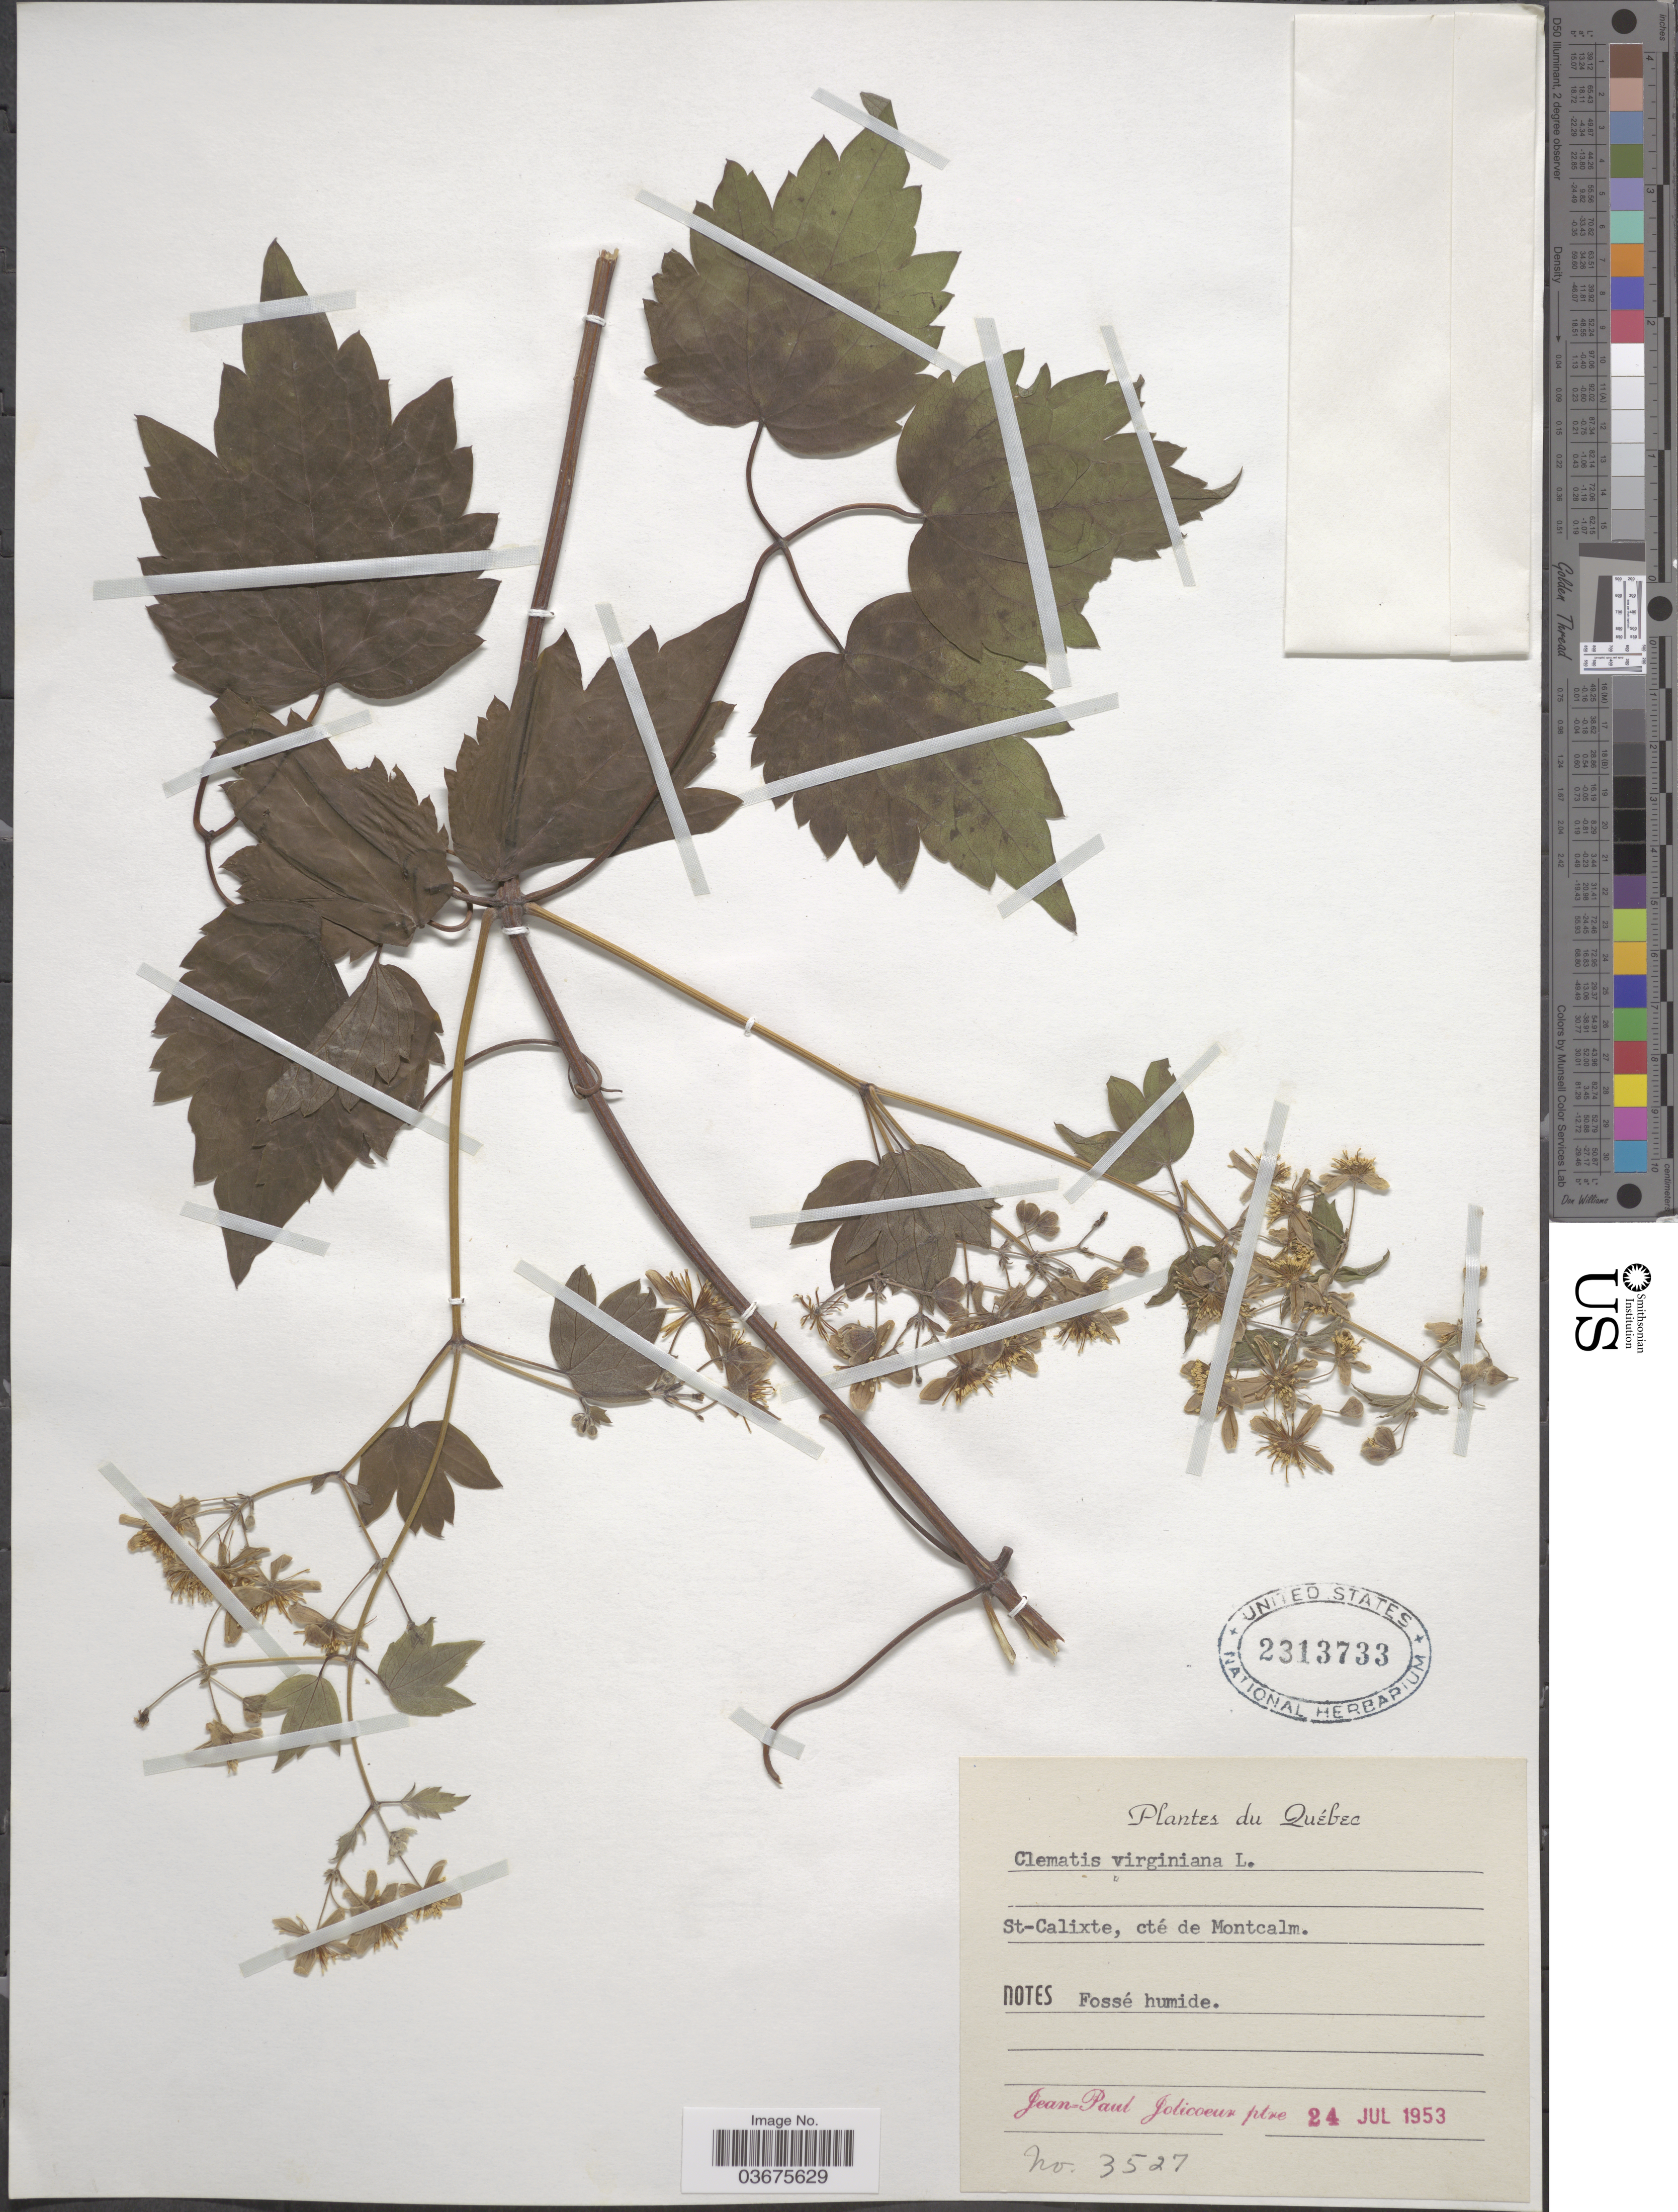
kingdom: Plantae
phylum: Tracheophyta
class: Magnoliopsida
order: Ranunculales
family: Ranunculaceae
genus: Clematis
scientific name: Clematis virginiana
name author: L.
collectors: J. Jolicoeur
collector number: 3527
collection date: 1953-07-24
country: Canada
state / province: Quebec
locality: St-Calixte, cté de Montcalm.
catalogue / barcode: US 2313733